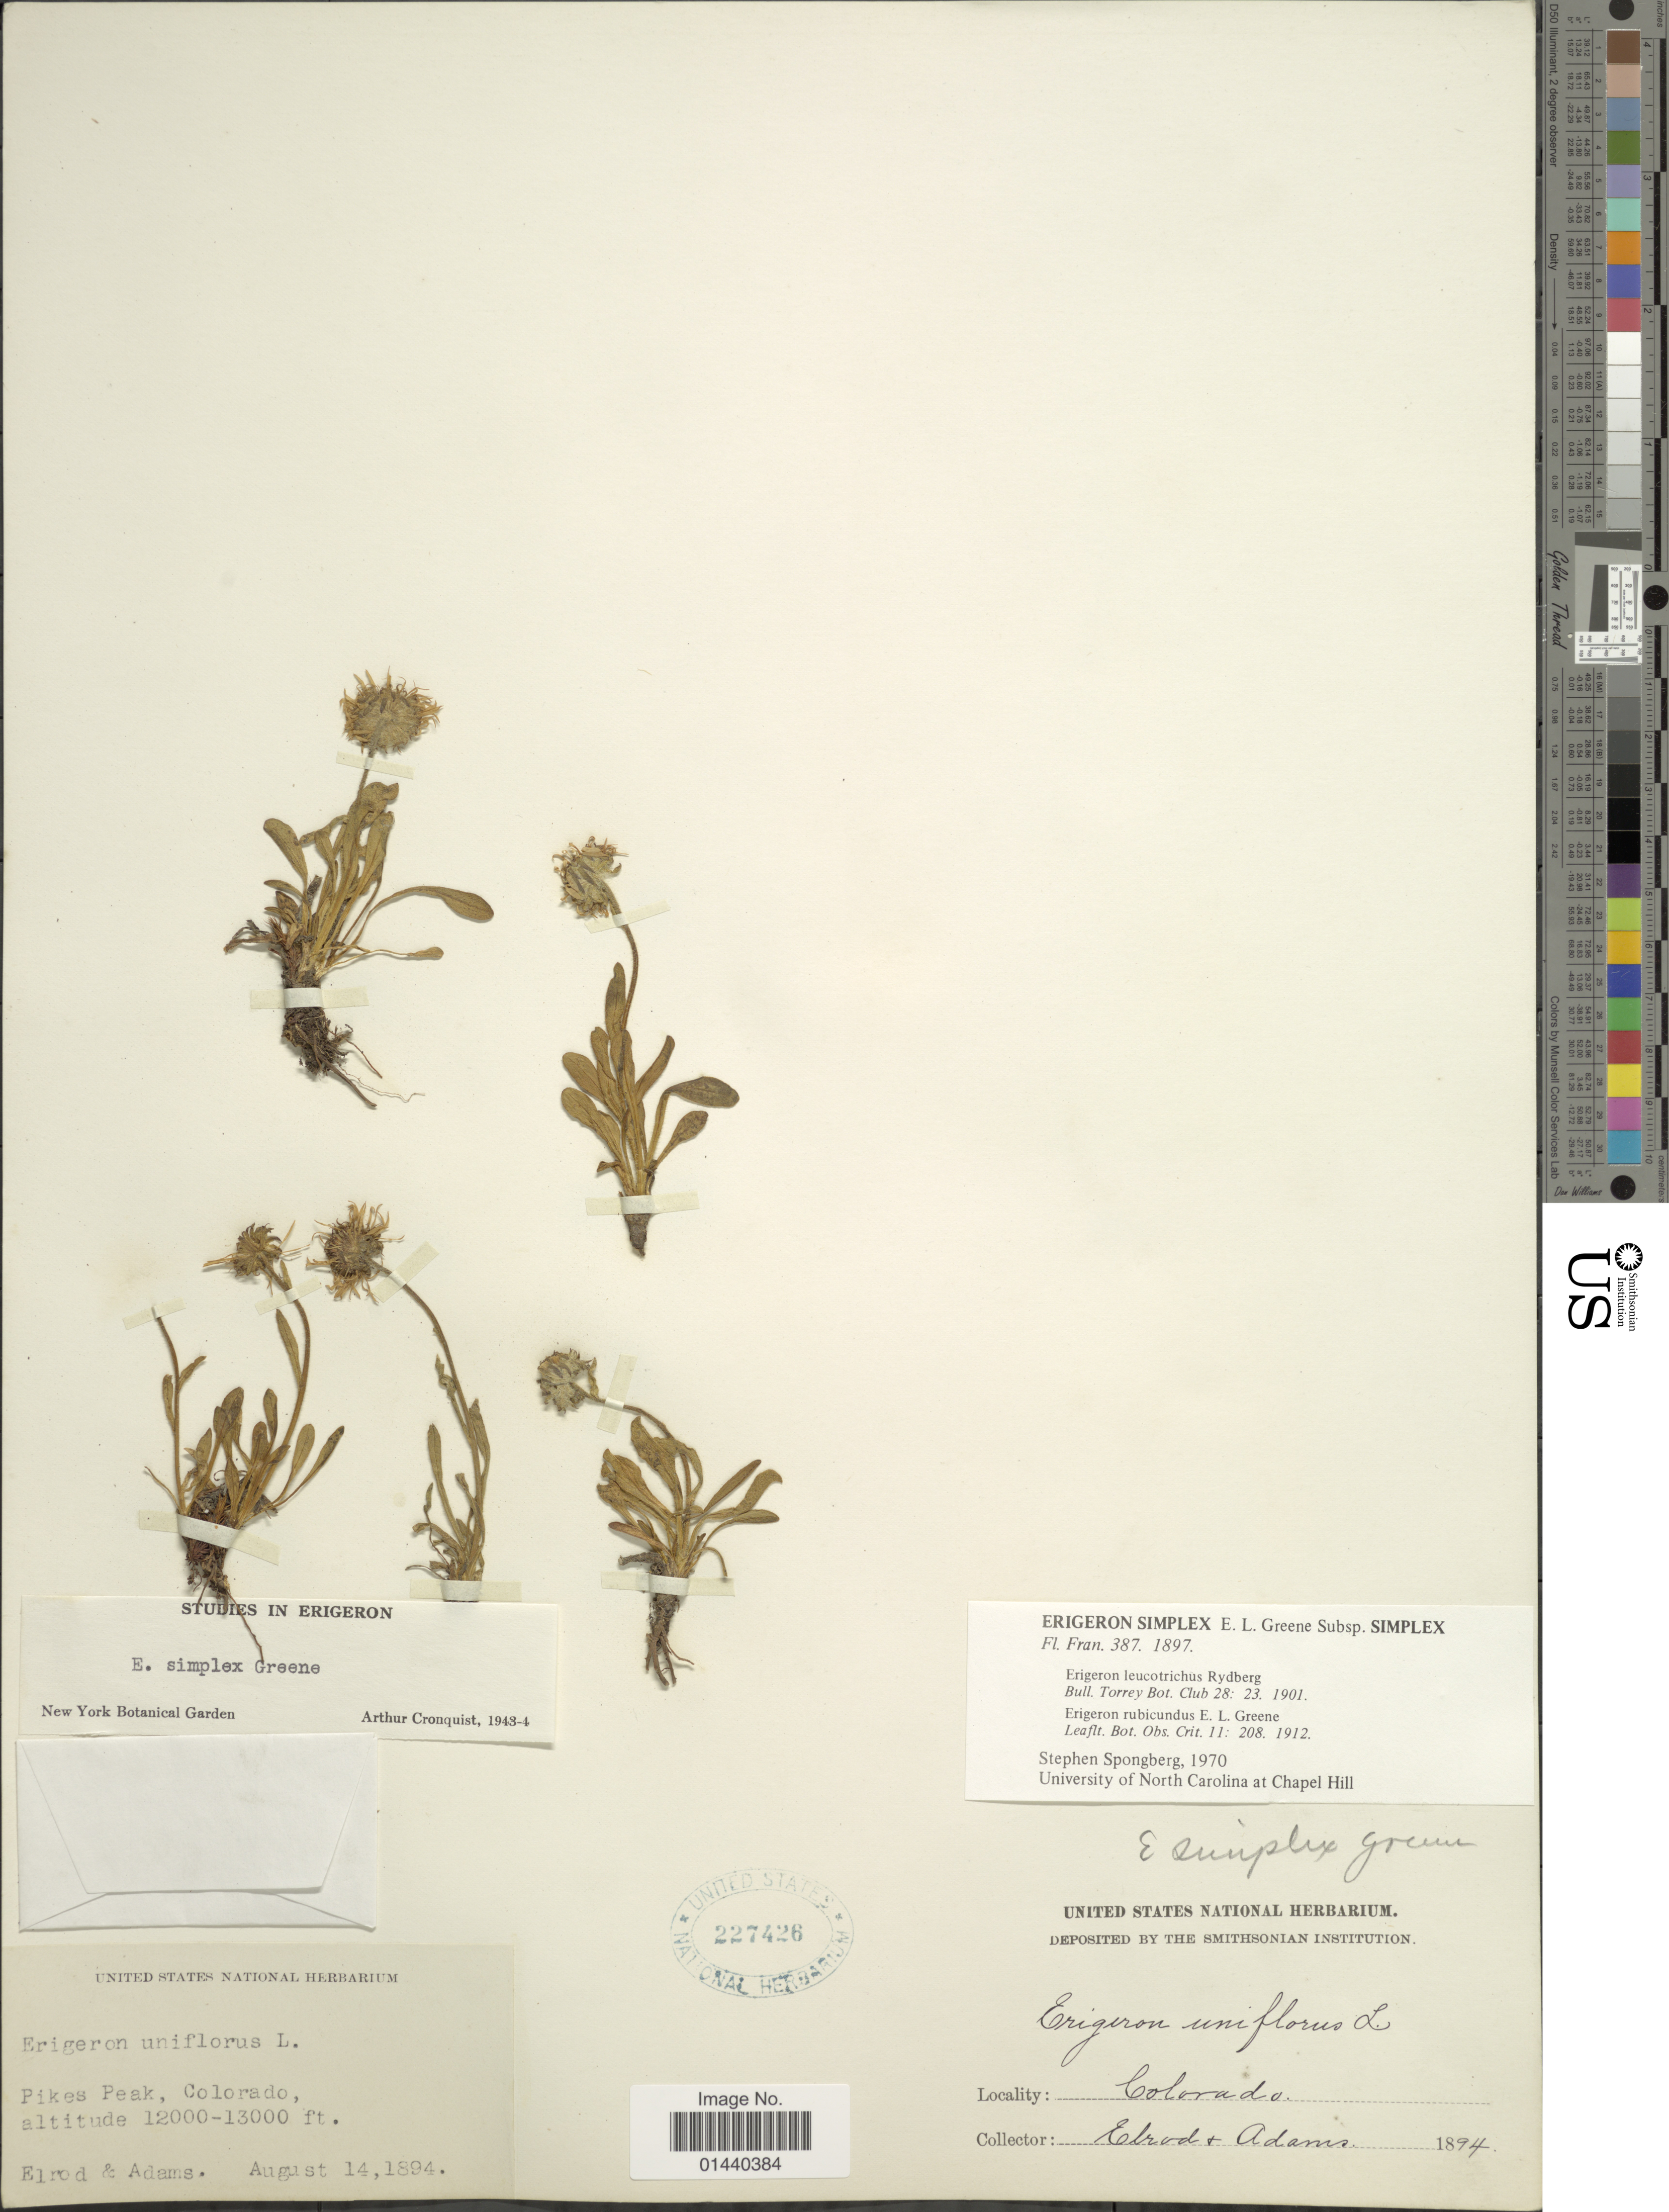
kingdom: Plantae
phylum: Tracheophyta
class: Magnoliopsida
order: Asterales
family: Asteraceae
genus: Erigeron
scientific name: Erigeron simplex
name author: Greene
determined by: Cronquist, A. J.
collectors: Elrod & Adams, --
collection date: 1894-08-14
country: United States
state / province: Colorado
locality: Pikes Peak.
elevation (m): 3658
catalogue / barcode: US 227426